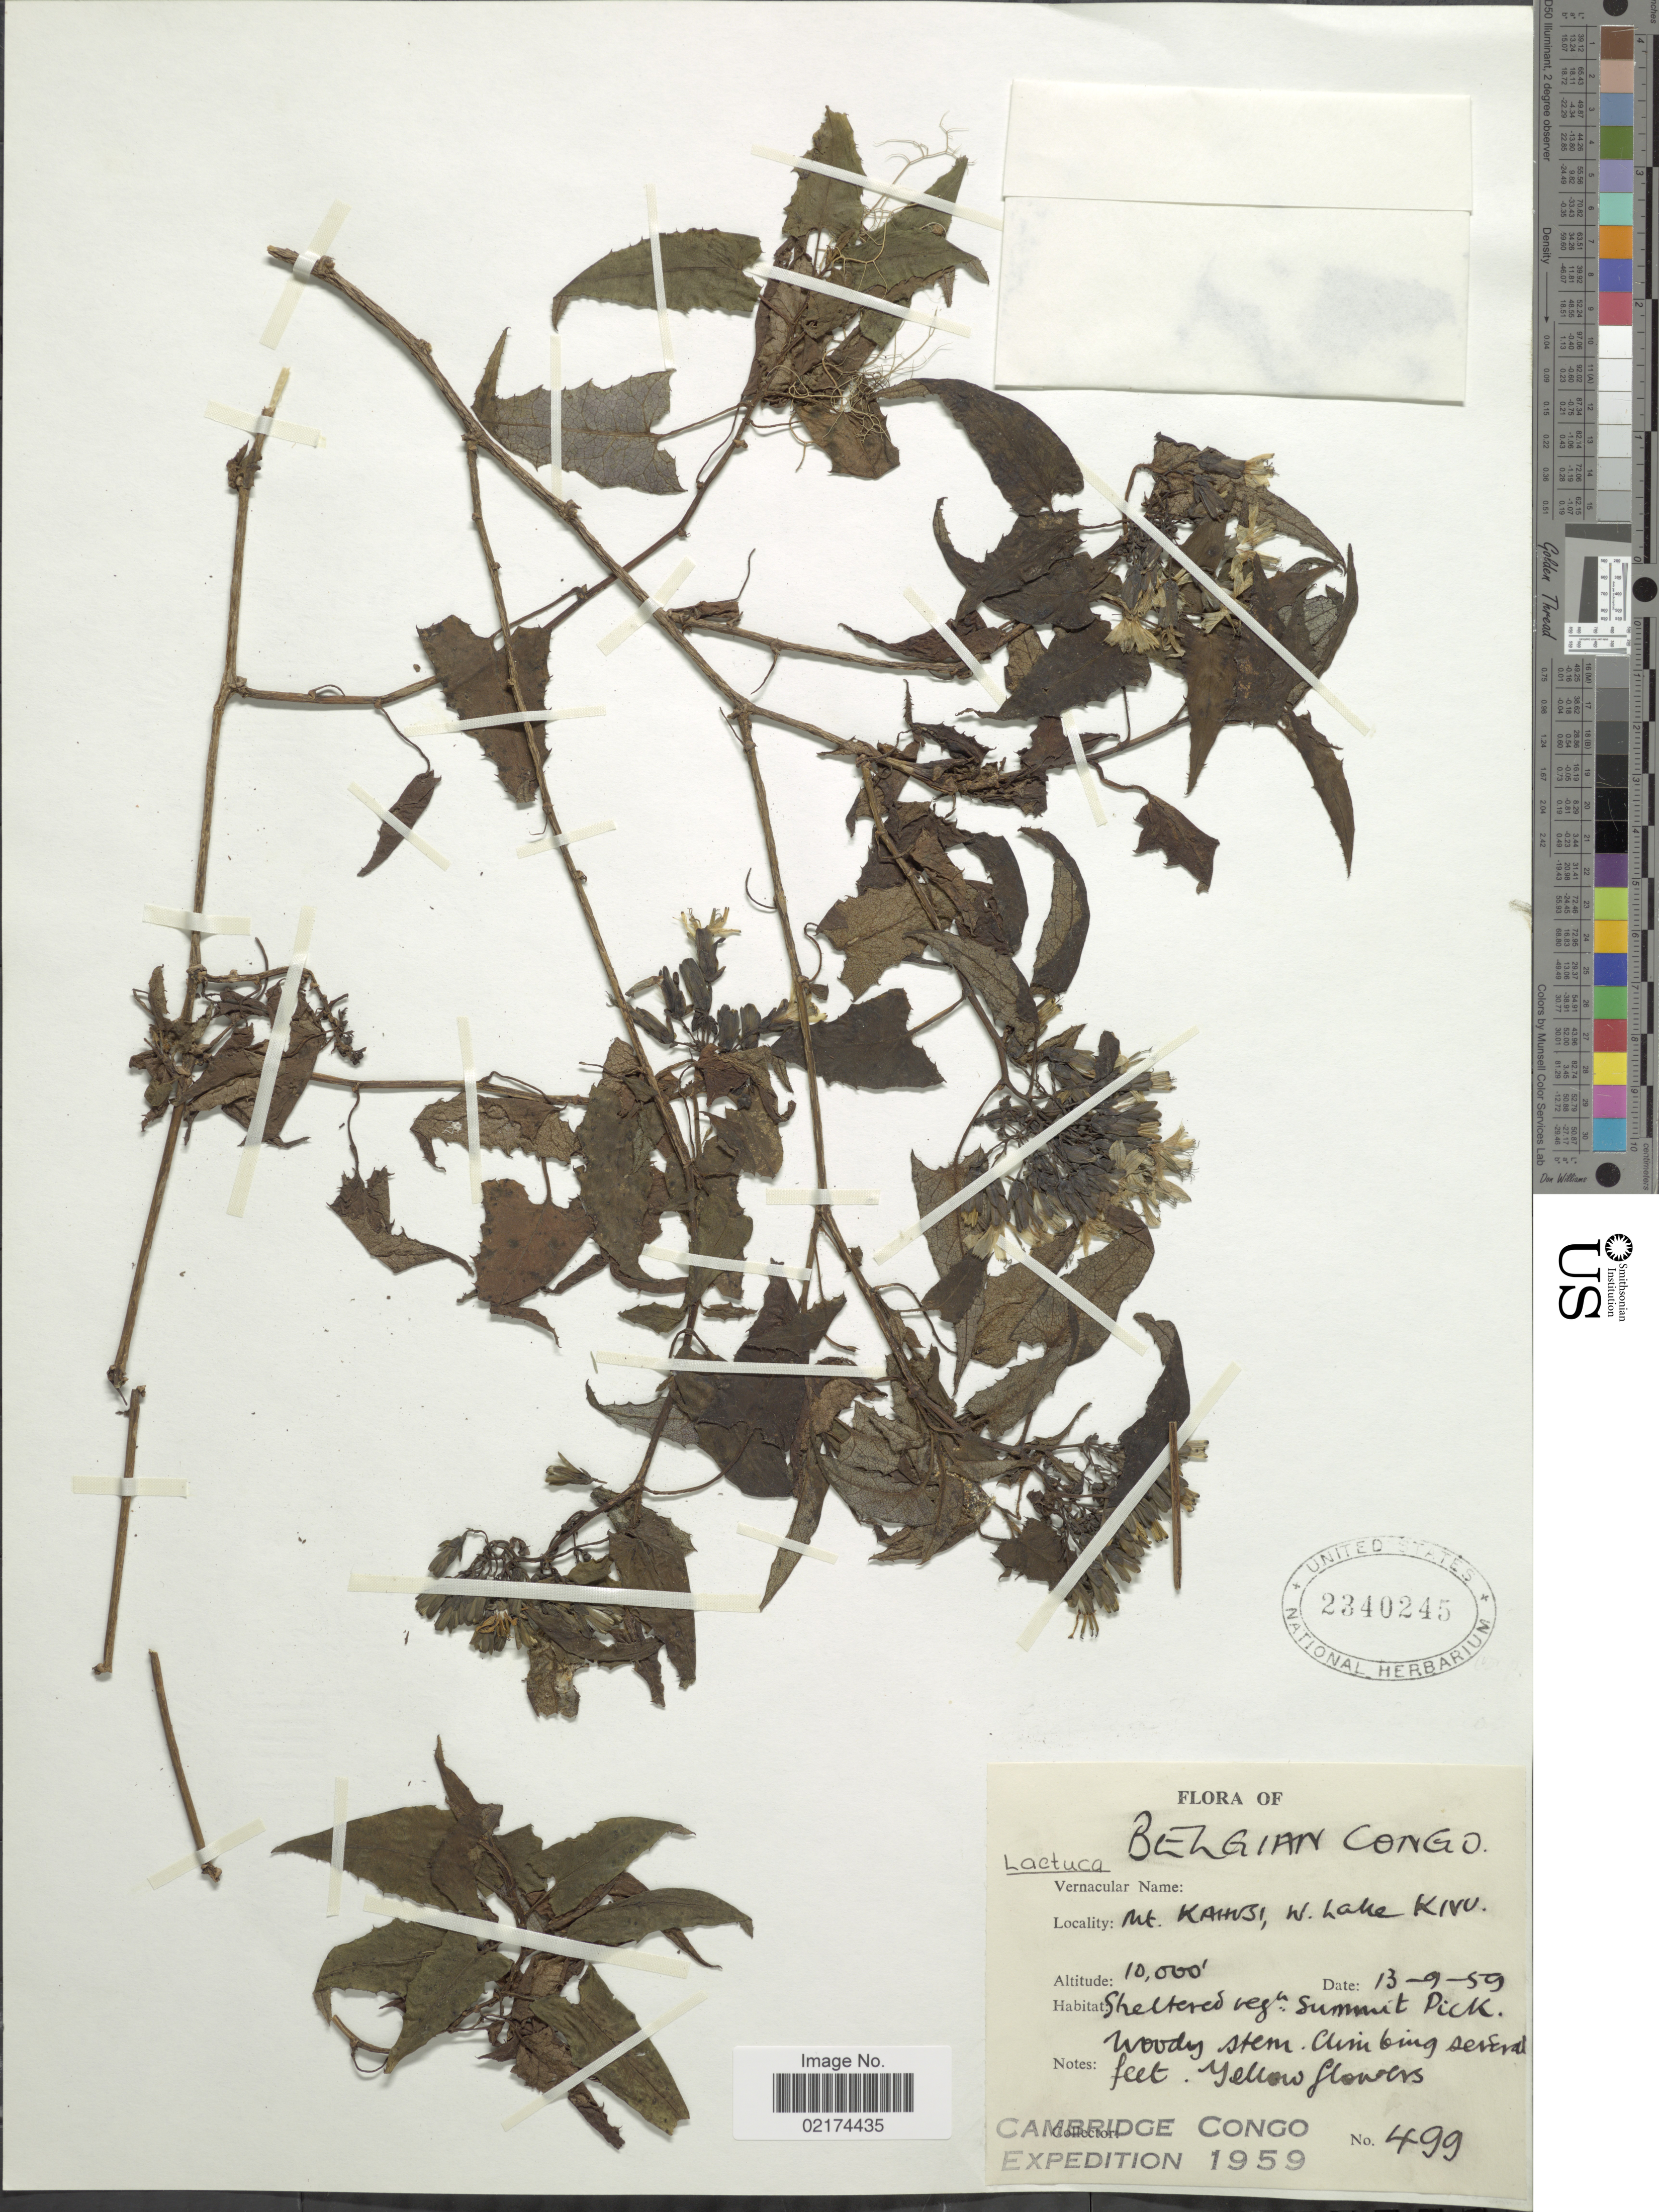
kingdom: Plantae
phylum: Tracheophyta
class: Magnoliopsida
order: Asterales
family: Asteraceae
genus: Lactuca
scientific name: Lactuca sp.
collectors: Cambridge Congo Expedition 1959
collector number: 499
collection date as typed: Transcribed d/m/y: 13/9/59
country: Congo, Democratic Republic of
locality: Belgian Congo, Mt. Kahusi, W. Lake Kivu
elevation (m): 3048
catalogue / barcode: US 2340245